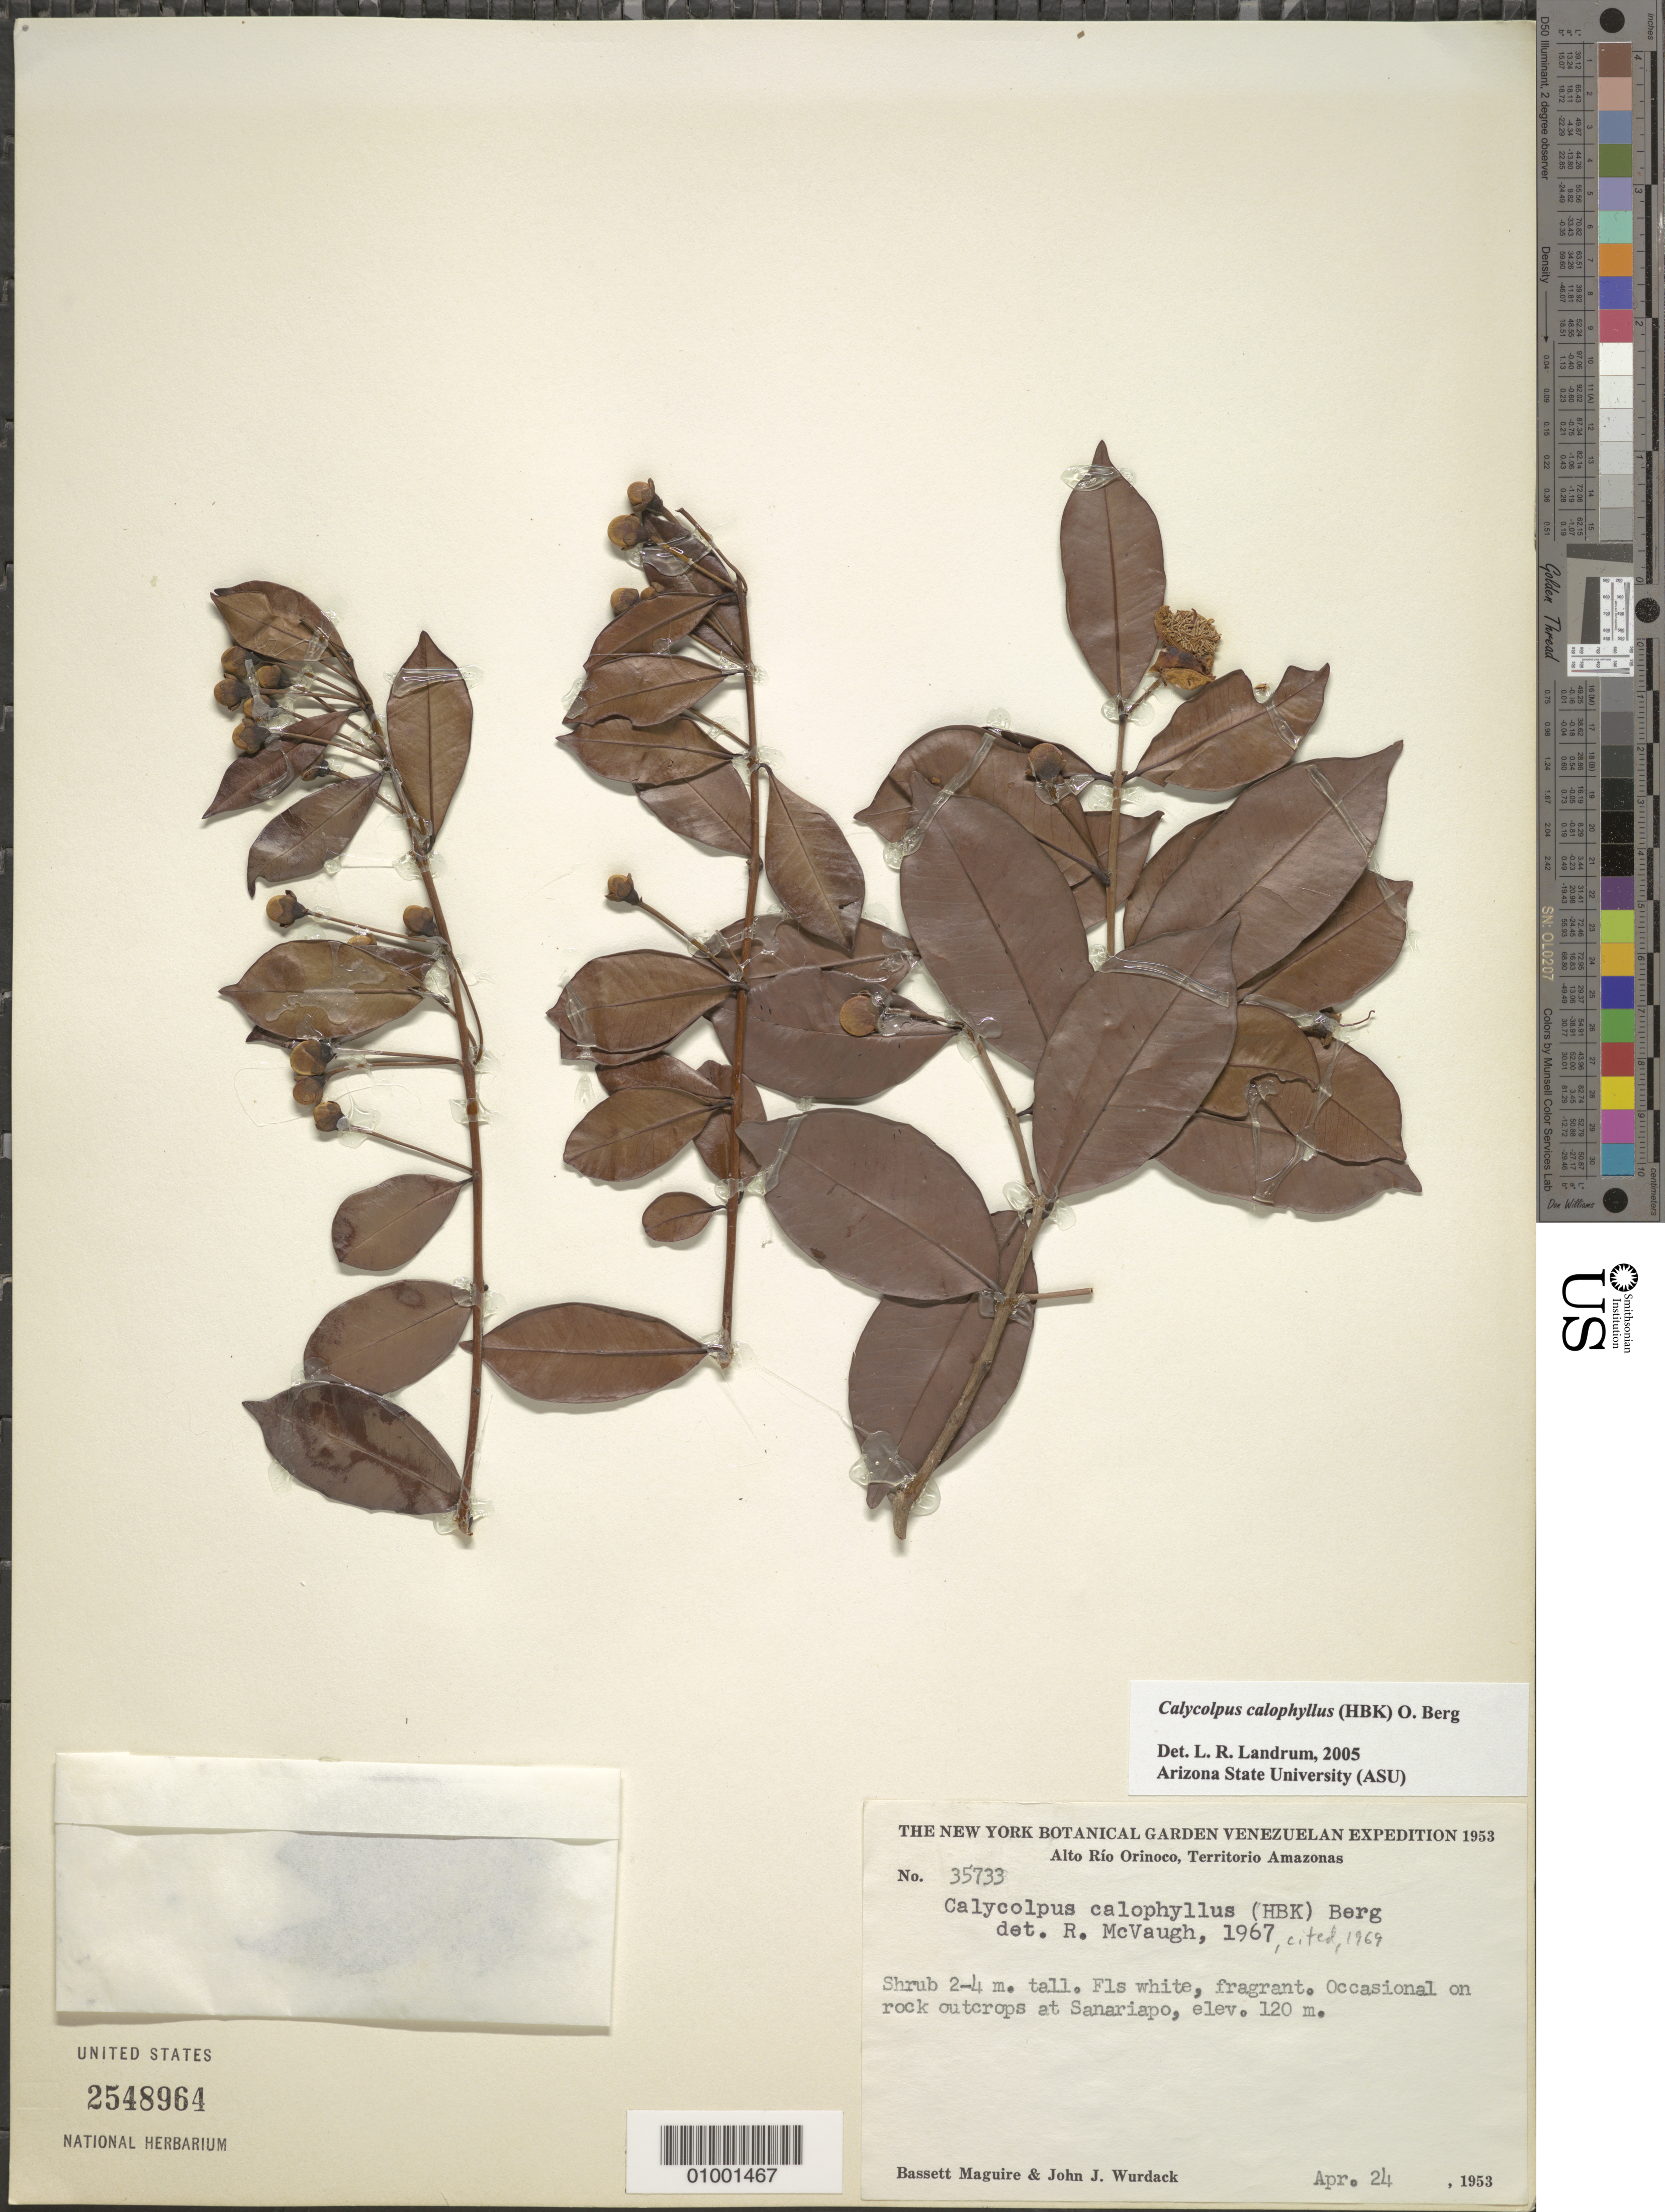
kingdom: Plantae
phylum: Tracheophyta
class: Magnoliopsida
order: Myrtales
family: Myrtaceae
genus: Calycolpus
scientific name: Calycolpus calophyllus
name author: (Kunth) O. Berg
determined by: Landrum, L. R.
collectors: B. Maguire & J. J. Wurdack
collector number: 35733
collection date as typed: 24-Apr-53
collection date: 1953-04-24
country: Venezuela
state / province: Amazonas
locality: Alto Rio Orinoco, at Sanariapo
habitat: Rock outcrops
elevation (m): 120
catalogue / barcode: US 2548964